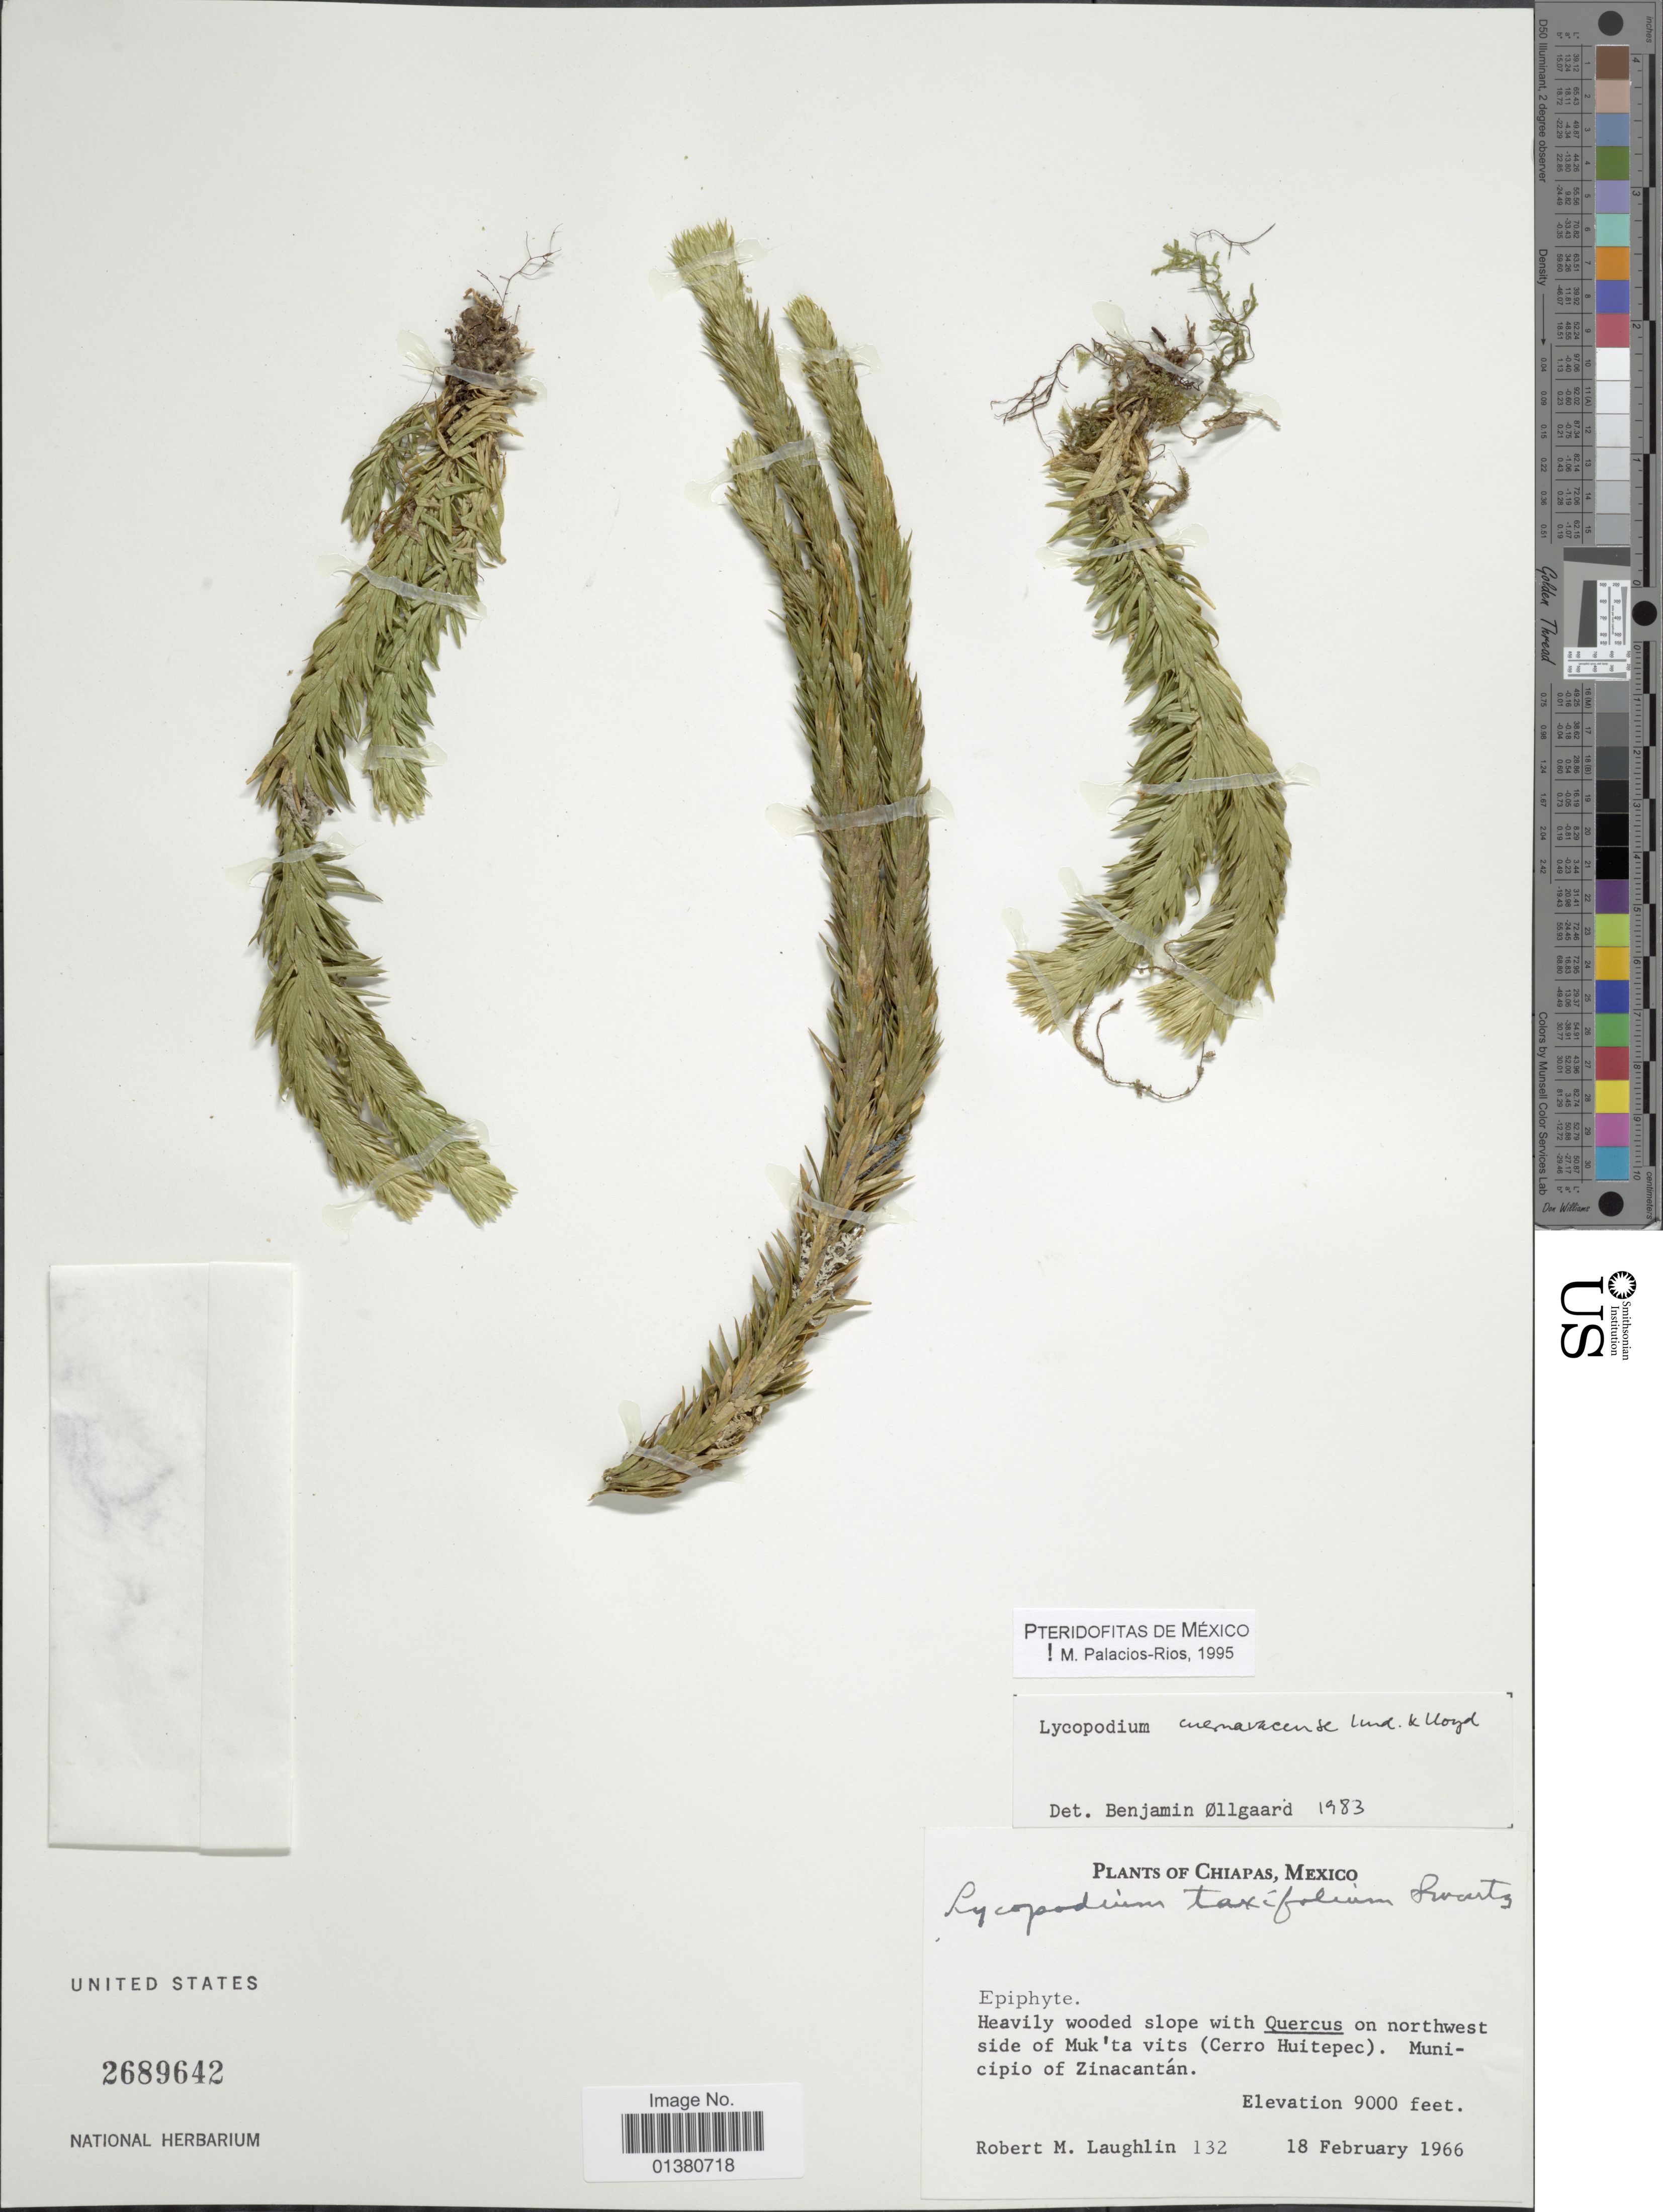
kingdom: Plantae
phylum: Tracheophyta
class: Lycopodiopsida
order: Lycopodiales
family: Lycopodiaceae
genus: Phlegmariurus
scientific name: Phlegmariurus cuernavacensis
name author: (Underw. & F.E. Lloyd) B. Øllg.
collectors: R. M. Laughlin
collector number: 132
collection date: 1966-02-18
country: Mexico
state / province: Chiapas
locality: Heavily wooded slope, on northwest side of Muk'ta vits (Cerro Huitepec). Municipio of Zinacantán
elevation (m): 2743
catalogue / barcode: US 2689642